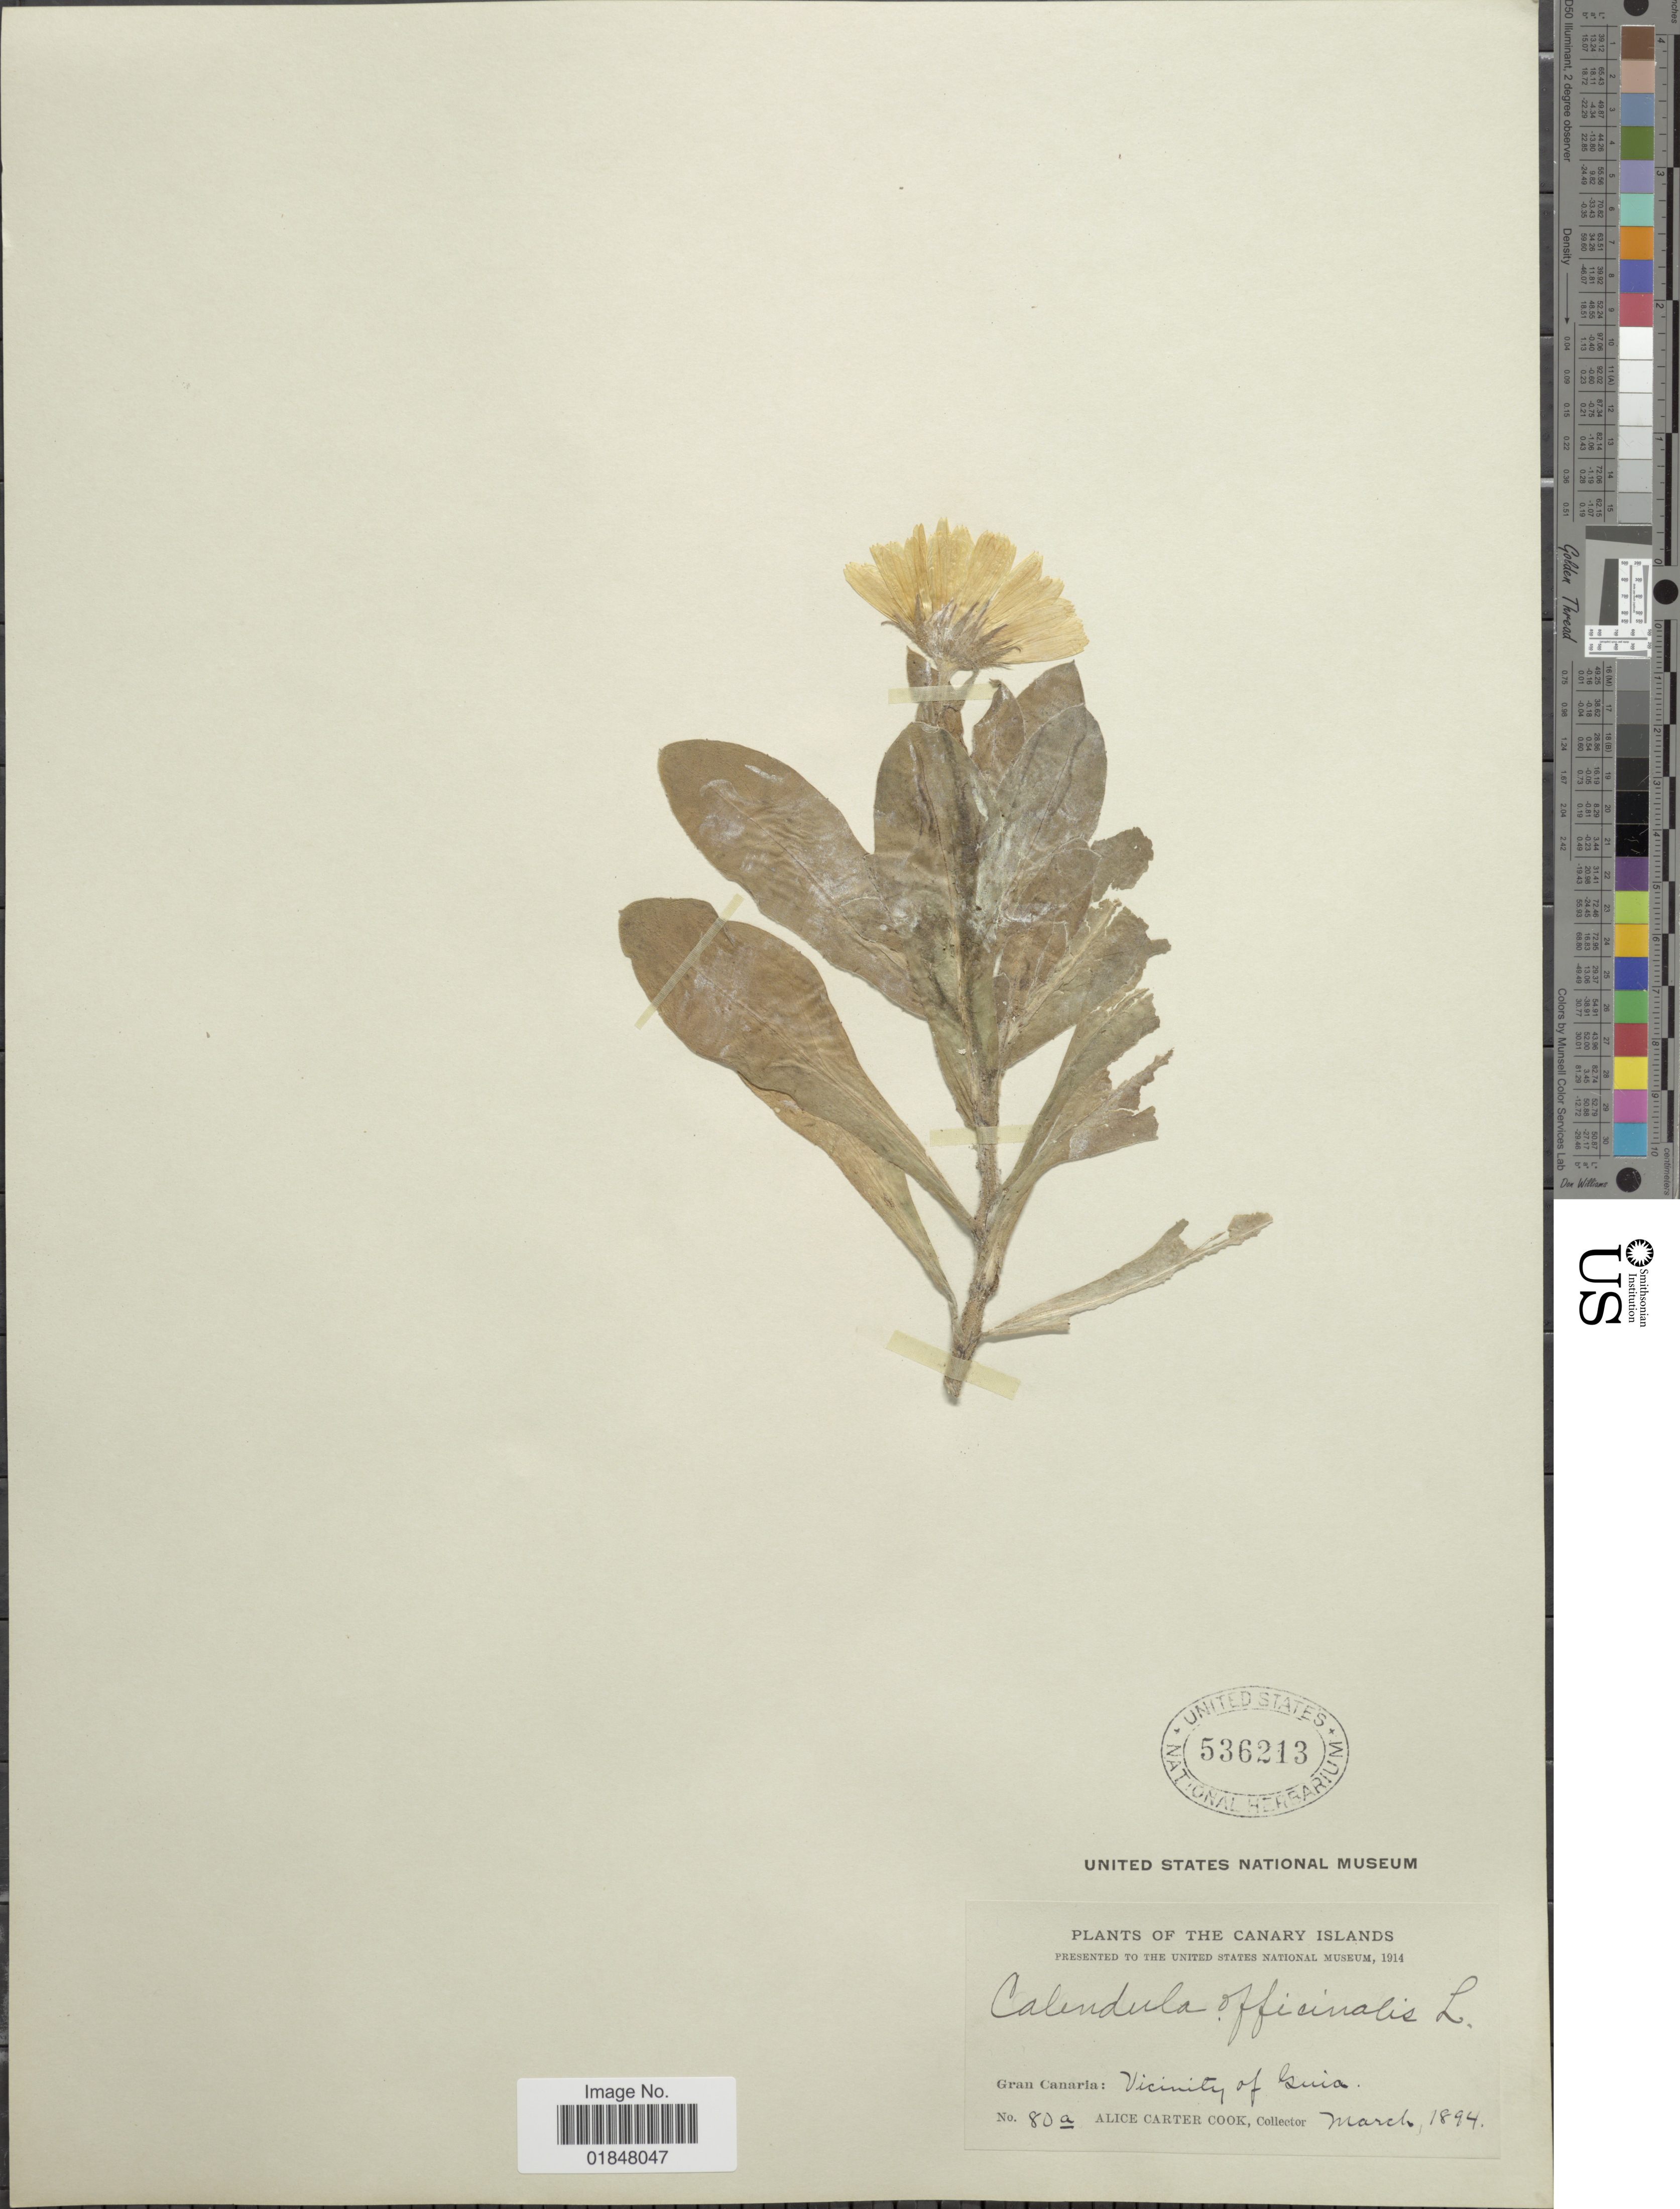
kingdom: Plantae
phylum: Tracheophyta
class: Magnoliopsida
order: Asterales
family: Asteraceae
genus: Calendula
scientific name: Calendula officinalis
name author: L.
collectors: Alice C. Cook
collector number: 80a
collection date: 1894-03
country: Spain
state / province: Canarias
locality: The Canary Islands, Gran Canaria: vicinity of Guia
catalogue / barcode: US 536213